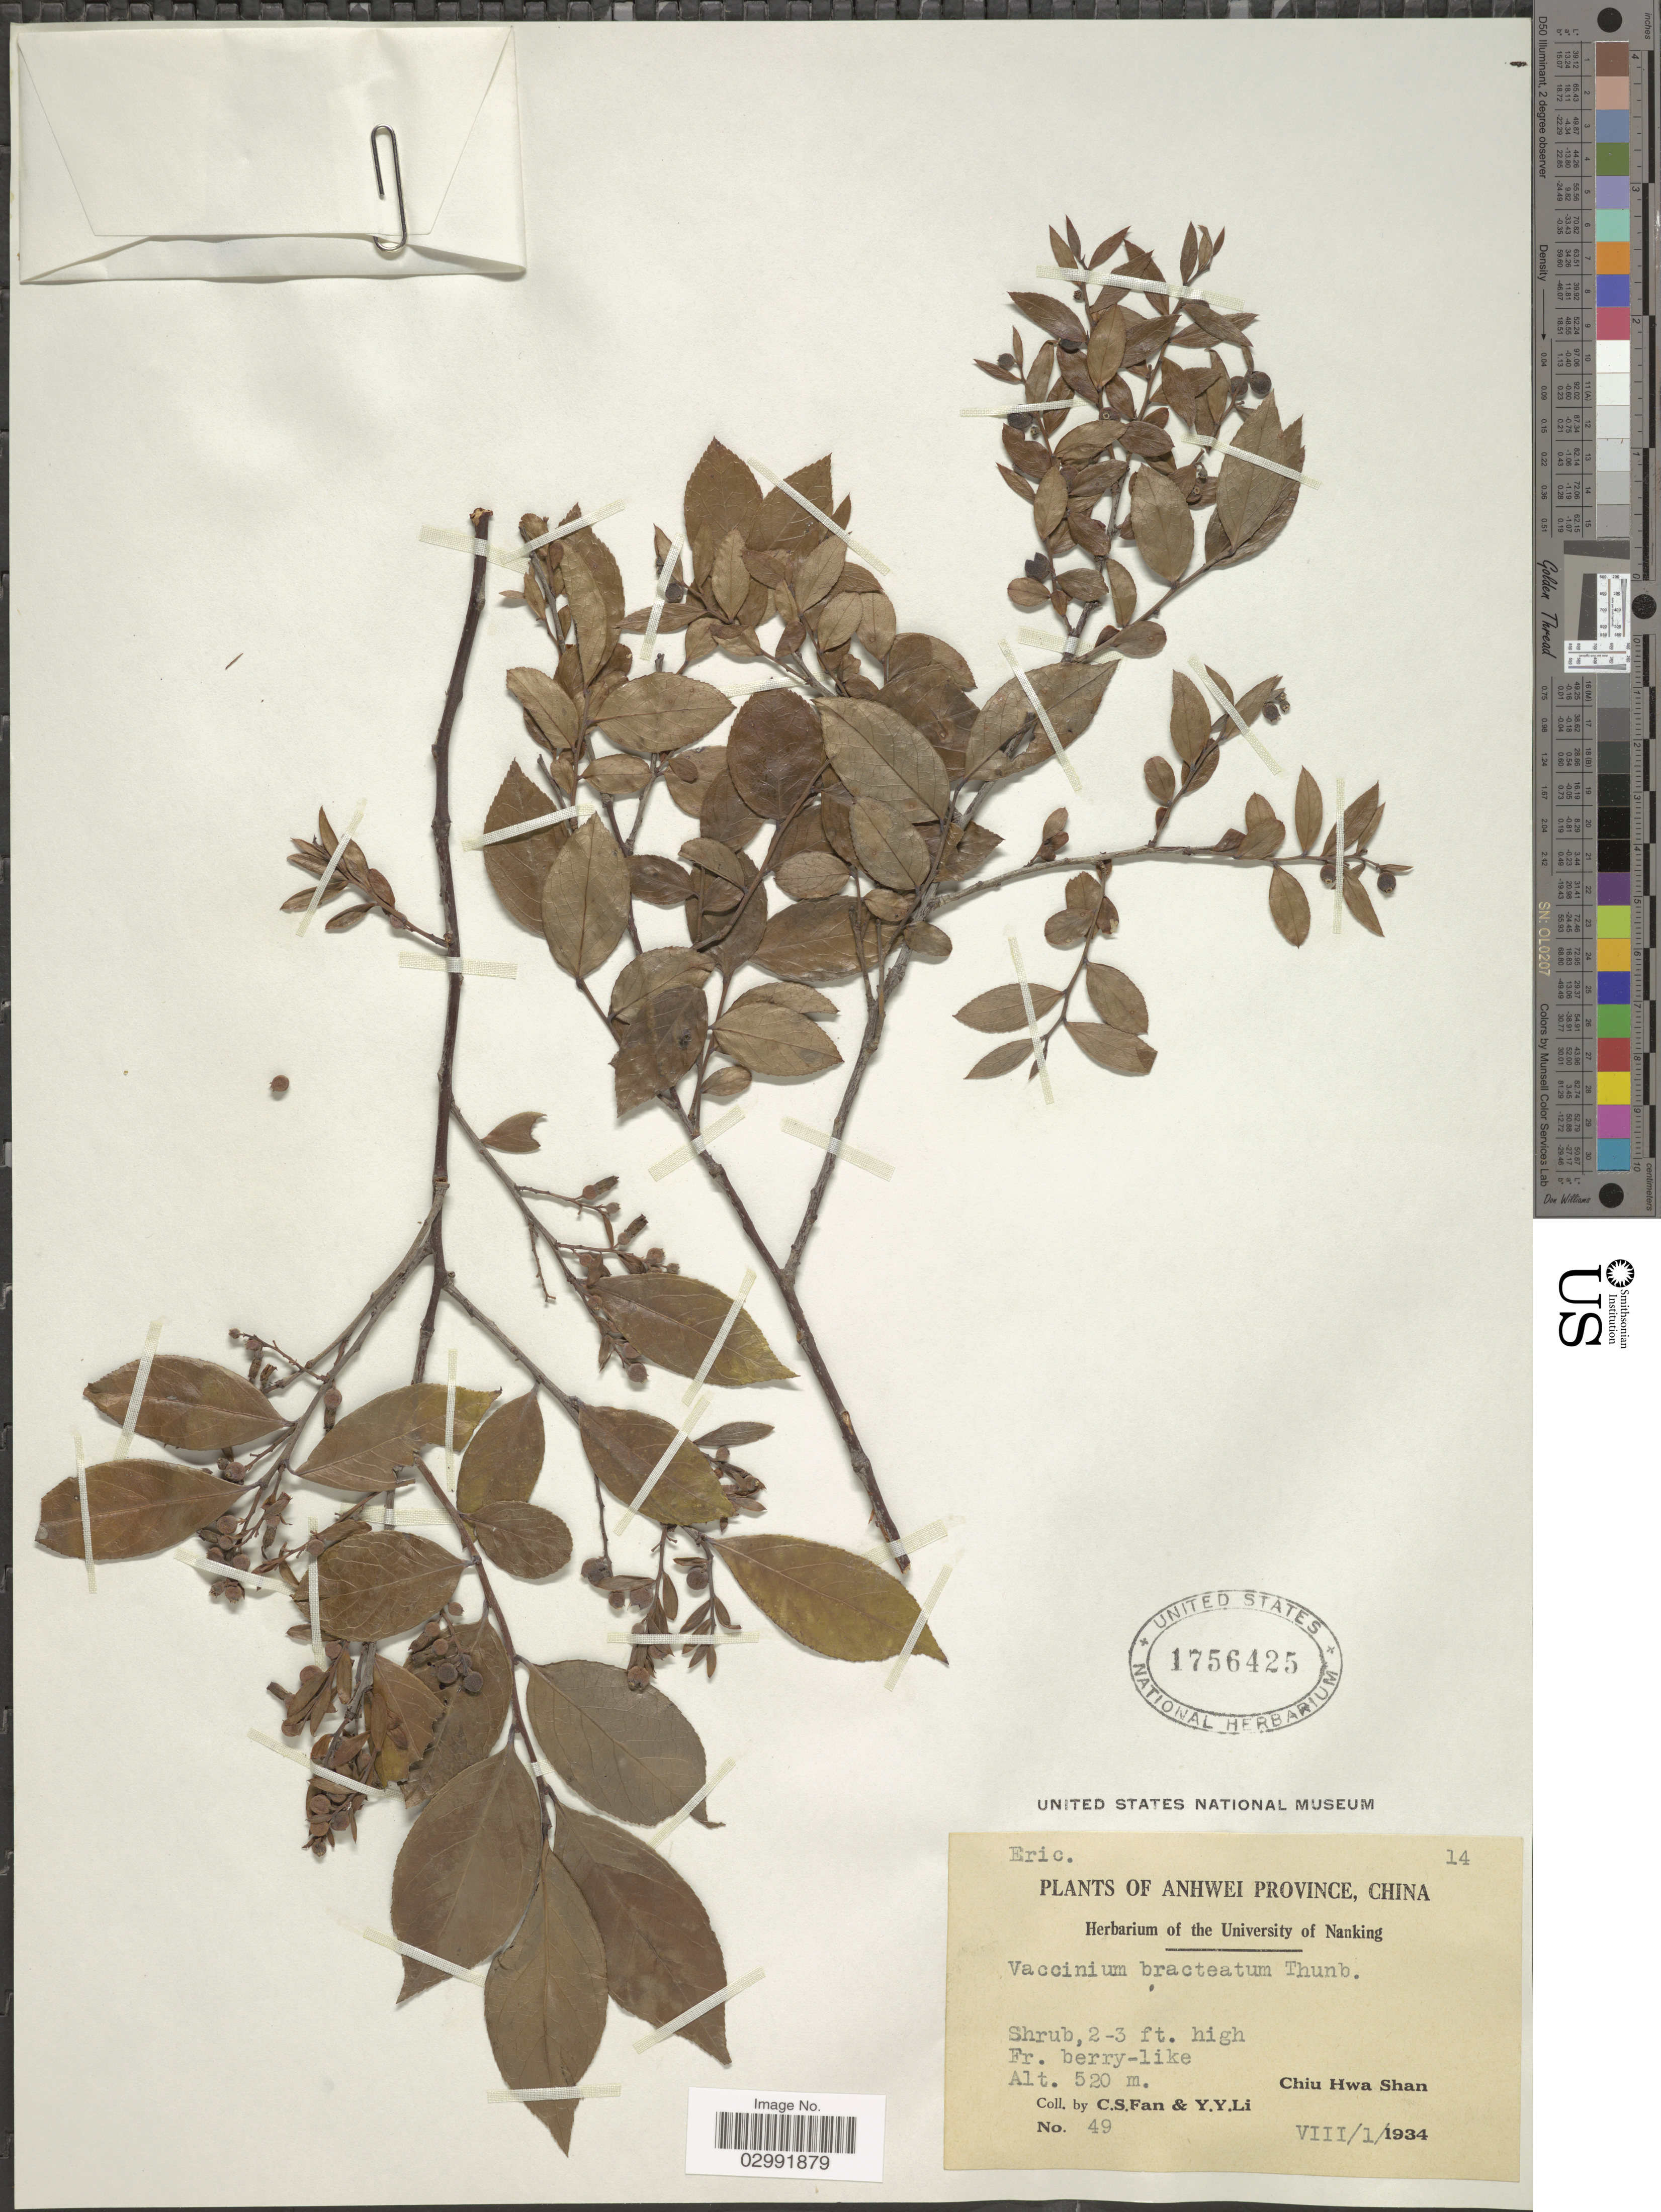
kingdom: Plantae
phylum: Tracheophyta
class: Magnoliopsida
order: Ericales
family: Ericaceae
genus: Vaccinium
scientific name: Vaccinium bracteatum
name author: Thunb.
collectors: C. S. Fan & Y. Y. Li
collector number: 49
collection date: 1934-08-01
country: China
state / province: Anhui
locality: Anhwei Province. Chiu Hwa Shan.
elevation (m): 520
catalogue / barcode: US 1756425